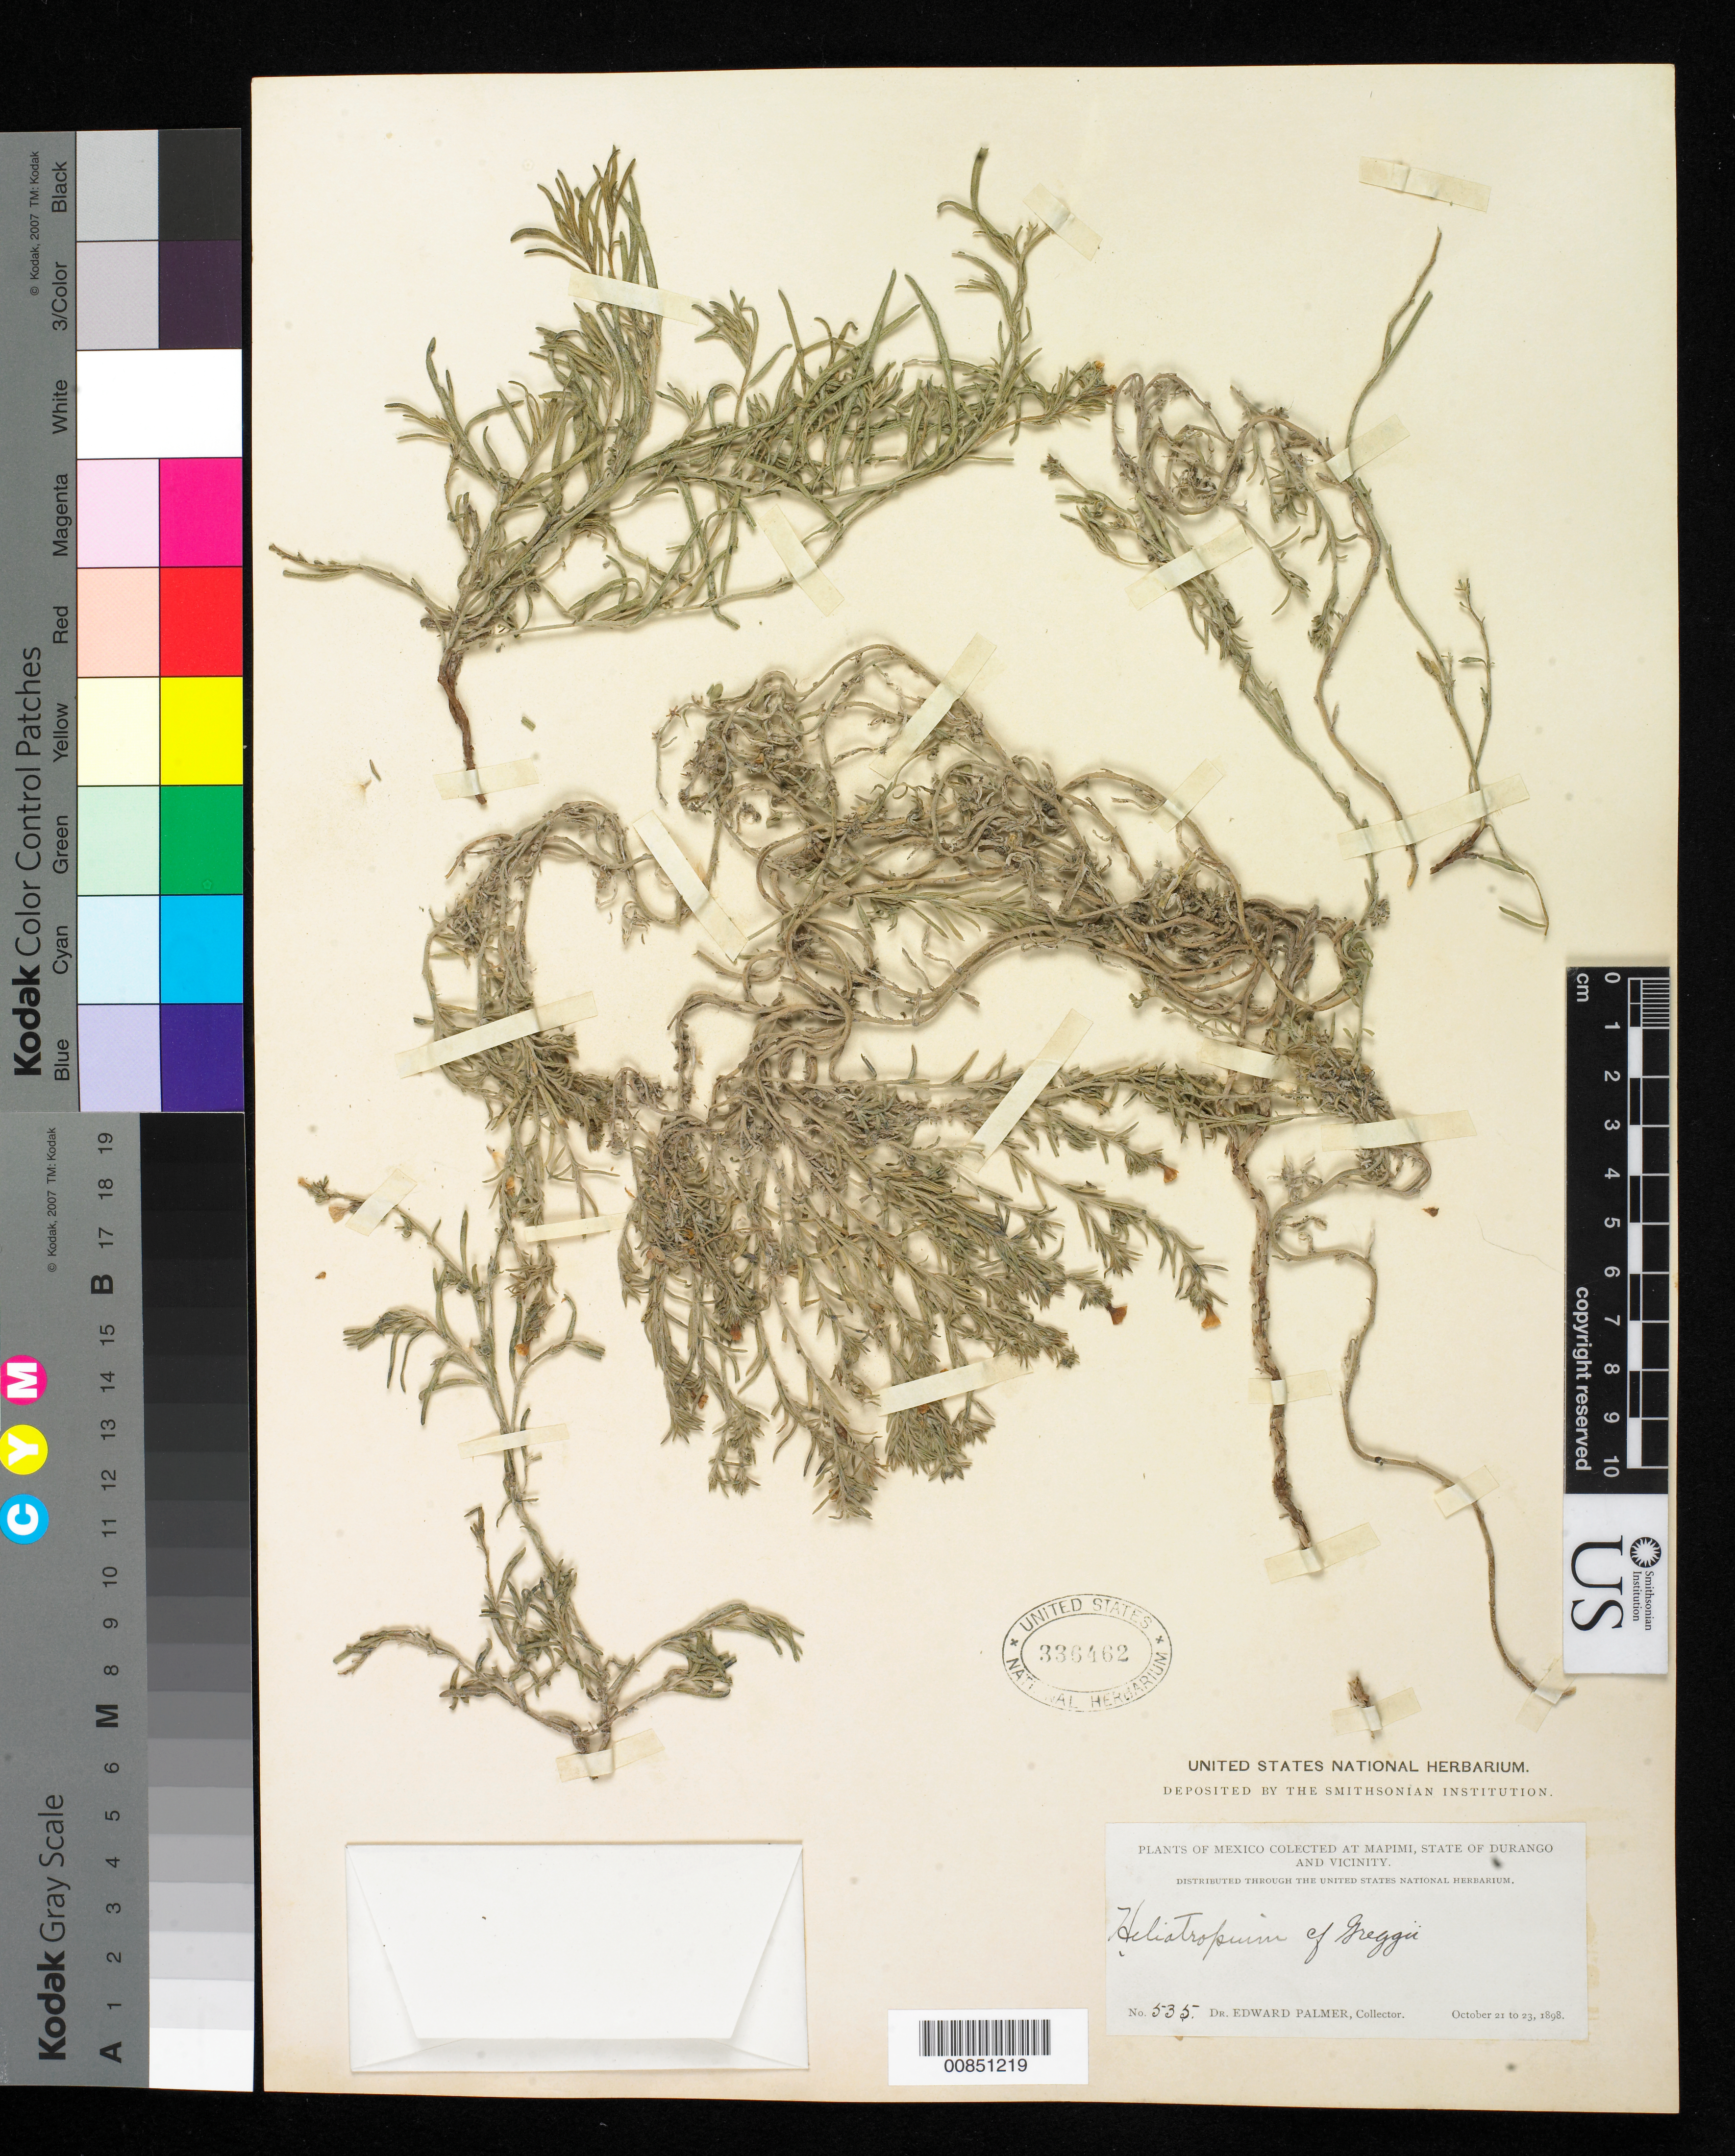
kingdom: Plantae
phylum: Tracheophyta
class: Magnoliopsida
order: Boraginales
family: Heliotropiaceae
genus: Euploca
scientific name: Euploca greggii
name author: (Torr.) Feuillet & Halse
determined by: Feuillet, C.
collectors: E. Palmer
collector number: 535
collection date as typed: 21 Oct 1898 to 23 Oct 1898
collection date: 1898-10-21/1898-10-23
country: Mexico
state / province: Durango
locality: Mapimi, Durango and vicinity.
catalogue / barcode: US 336462